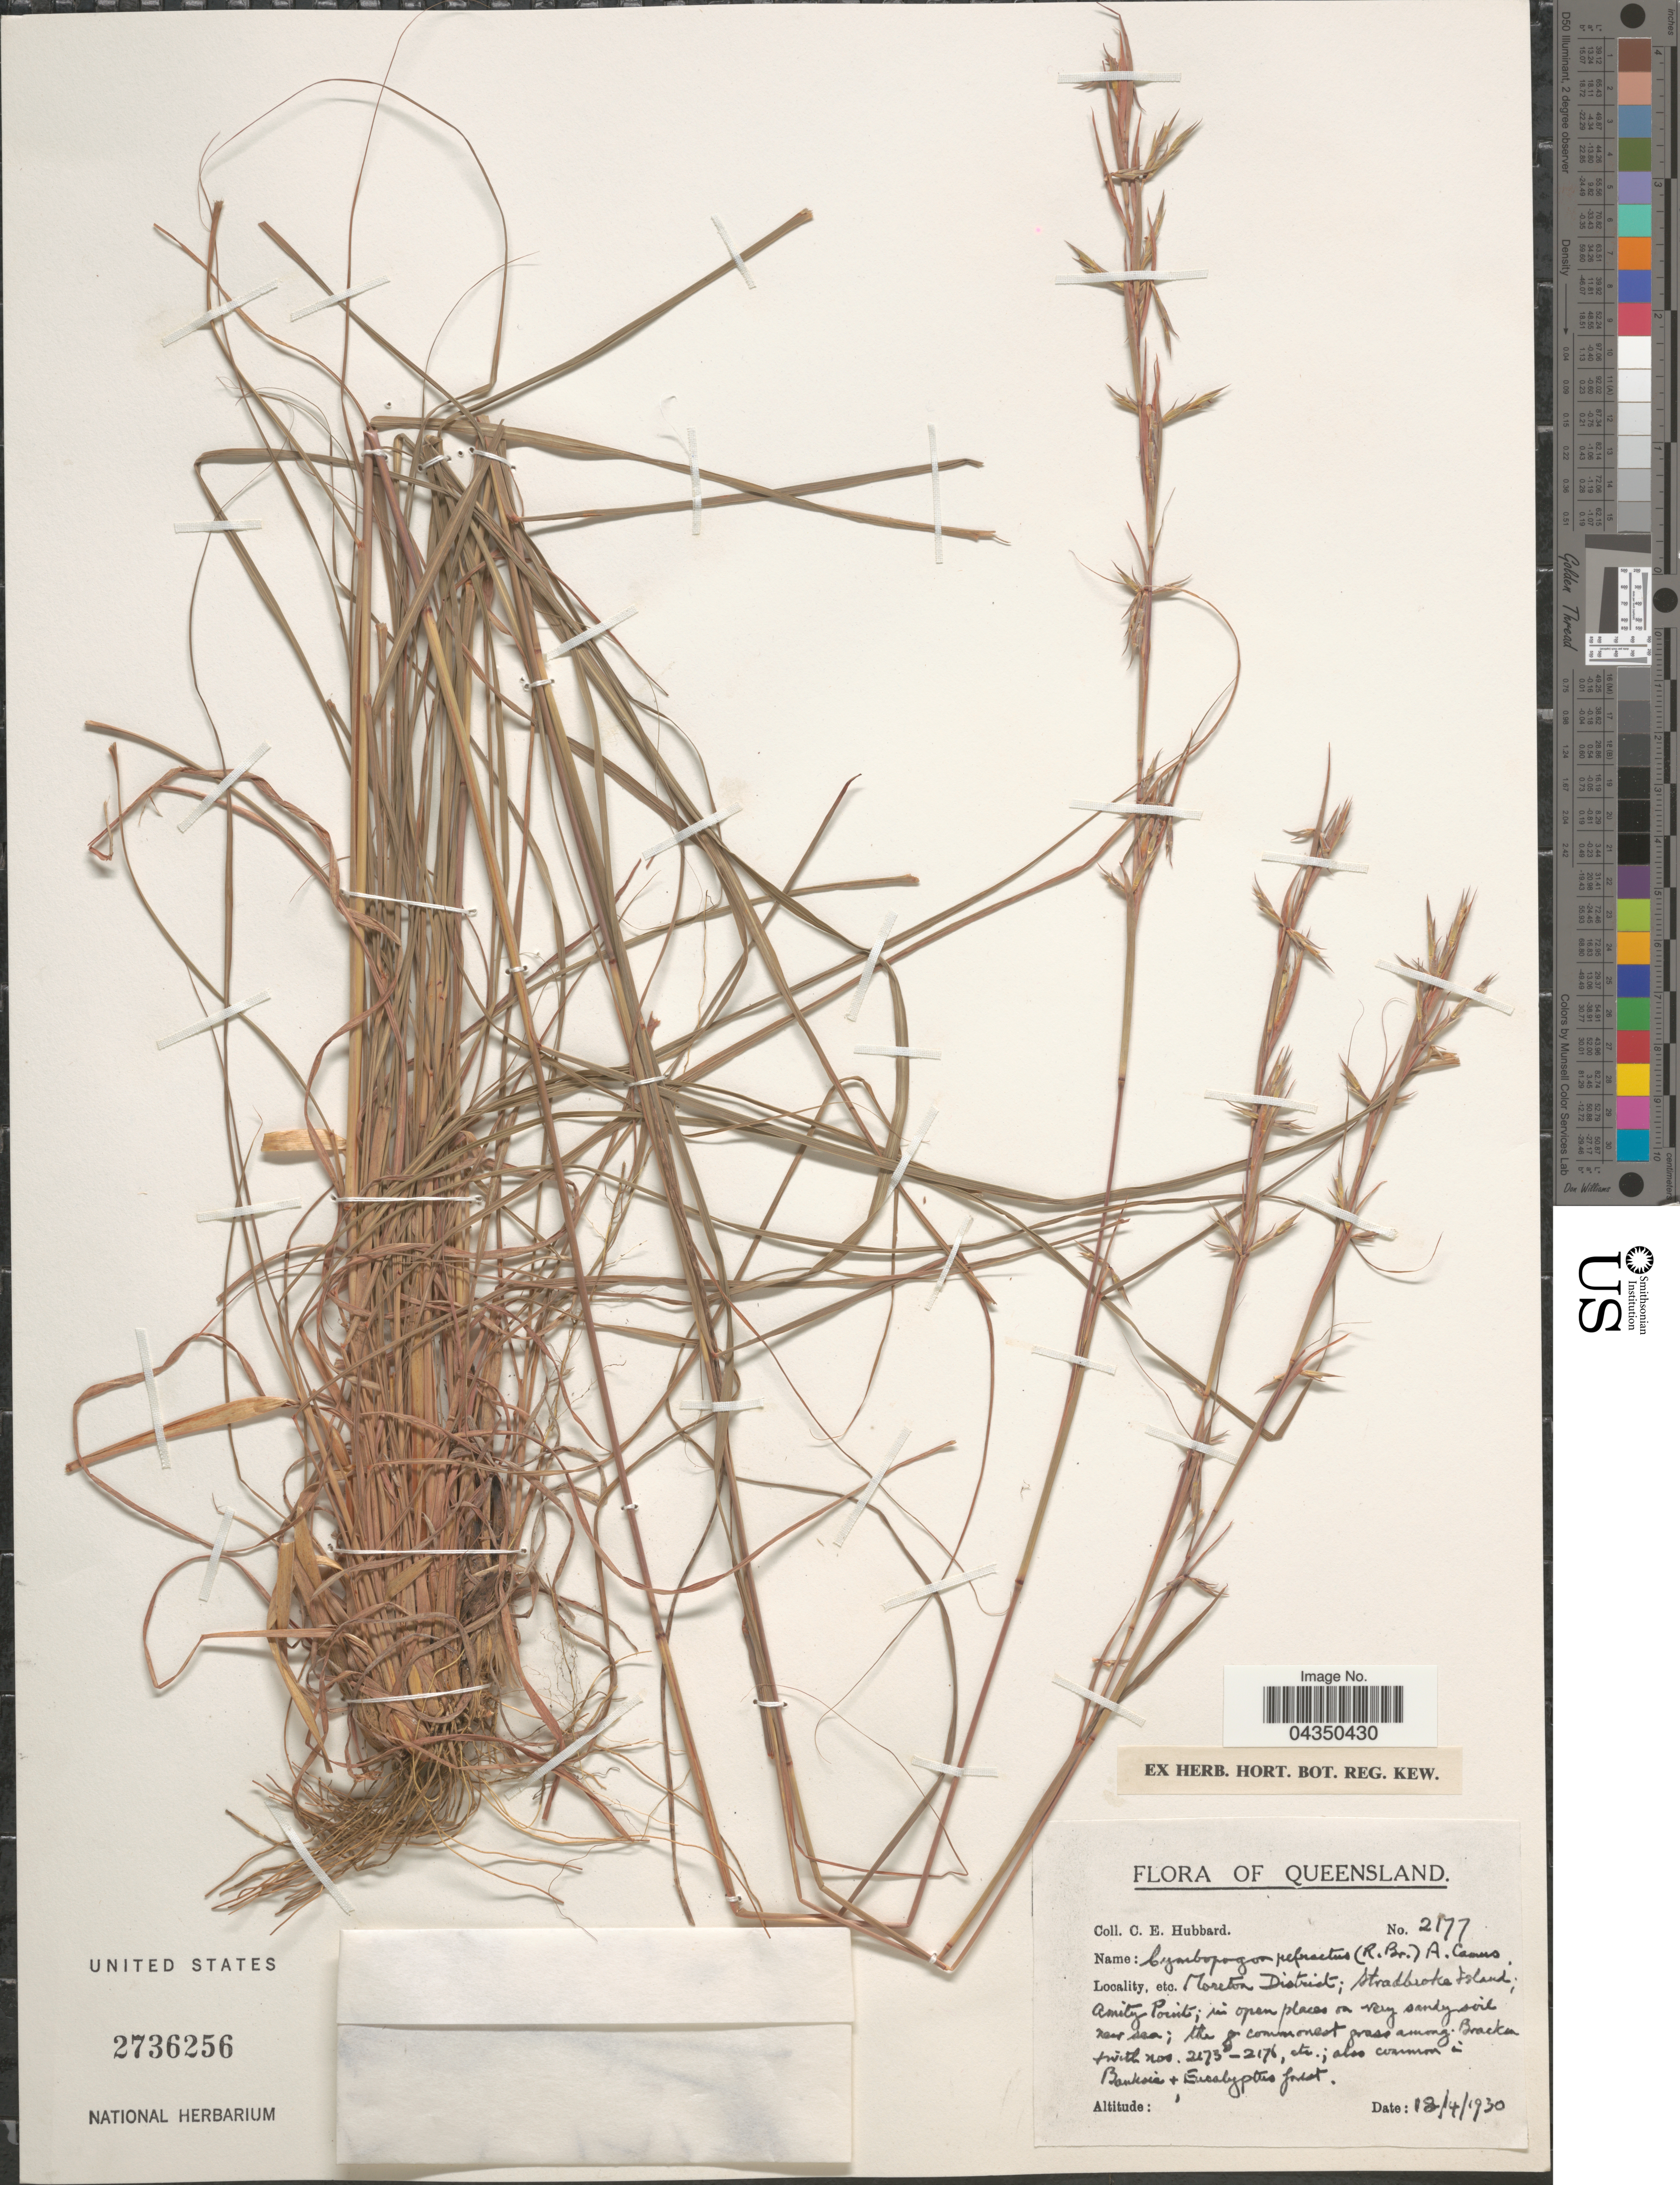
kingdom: Plantae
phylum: Tracheophyta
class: Liliopsida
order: Poales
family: Poaceae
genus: Cymbopogon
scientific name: Cymbopogon refractus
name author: (R. Br.) A. Camus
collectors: C. E. Hubbard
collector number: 2177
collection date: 1930-04-18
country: Australia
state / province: Queensland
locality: Moreton District, Stradbroke Island; Amity Point.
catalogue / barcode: US 2736256